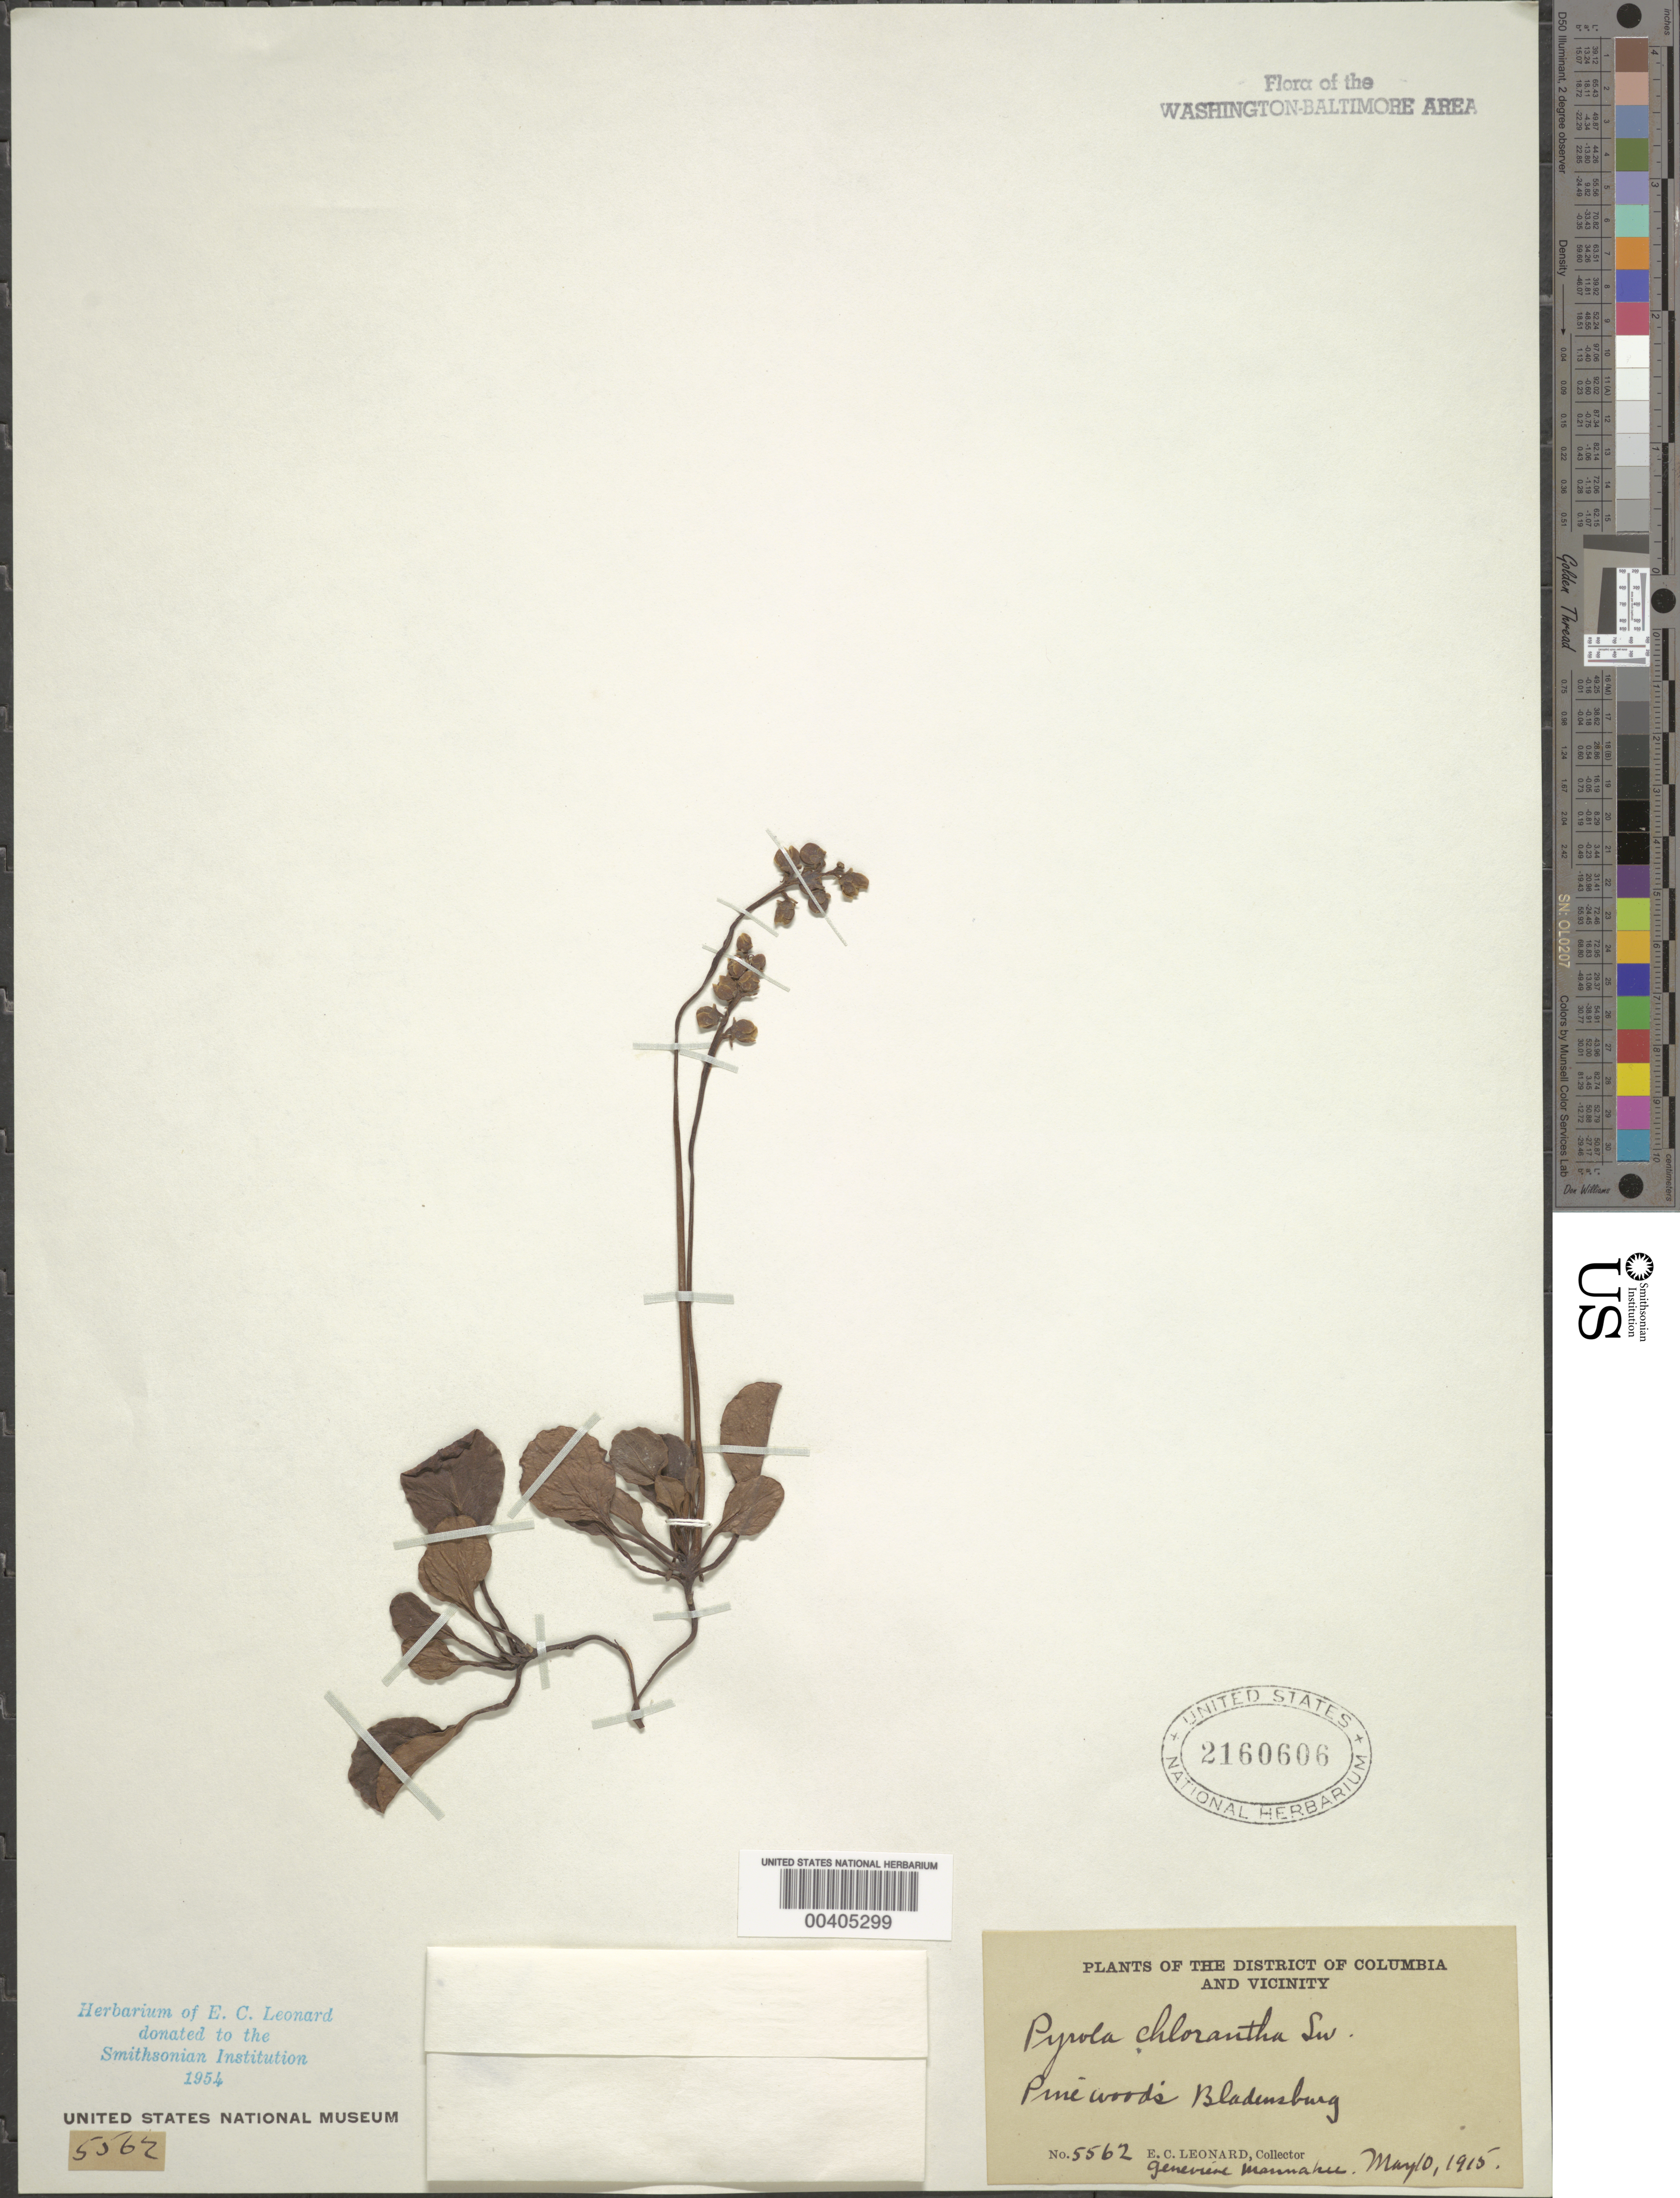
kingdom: Plantae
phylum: Tracheophyta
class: Magnoliopsida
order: Ericales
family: Ericaceae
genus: Pyrola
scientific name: Pyrola chlorantha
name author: Schweigg.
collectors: E. C. Leonard & G. Mannahee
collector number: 5562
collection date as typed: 10 May 1915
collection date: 1915-05-10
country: United States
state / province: Maryland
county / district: Prince George's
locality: Bladensburg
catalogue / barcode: US 2160606